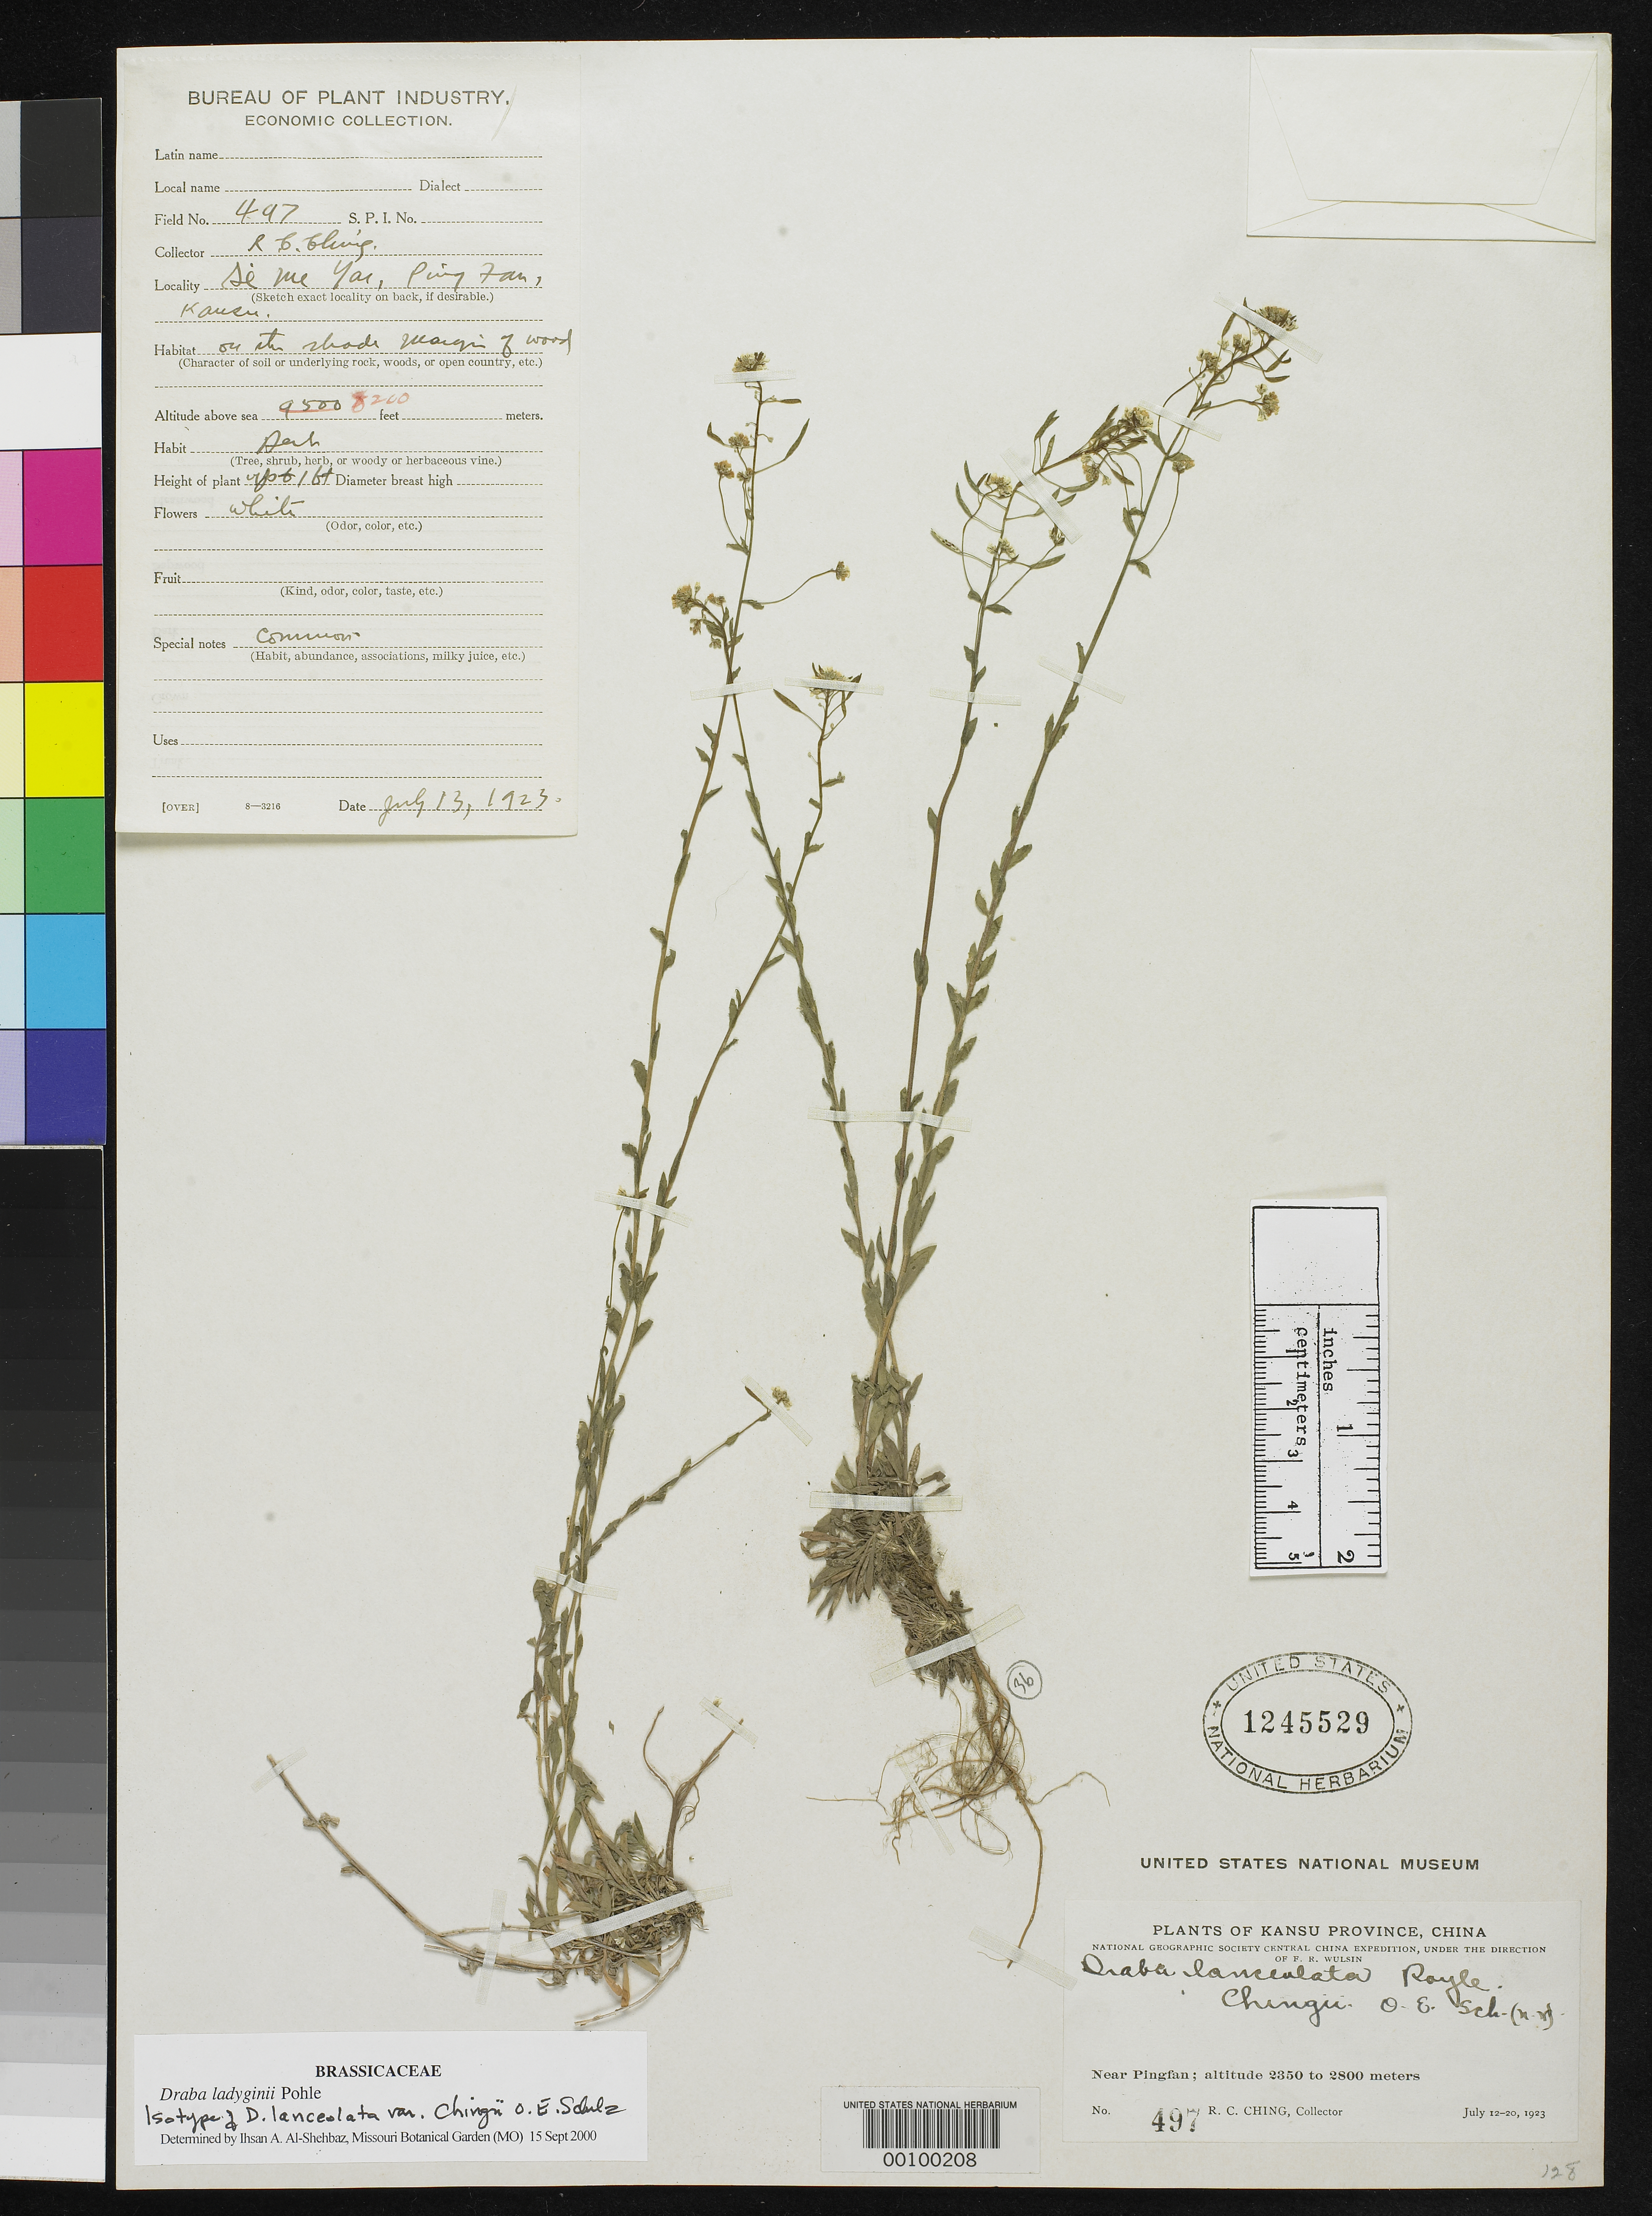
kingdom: Plantae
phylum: Tracheophyta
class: Magnoliopsida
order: Brassicales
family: Brassicaceae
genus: Draba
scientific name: Draba lanceolata var. chingii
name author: O.E. Schulz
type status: Isotype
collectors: R. C. Ching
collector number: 497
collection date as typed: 12 Jul 1923 to 20 Jul 1923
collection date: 1923-07-12/1923-07-20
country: China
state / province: Gansu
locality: Near Pingfan.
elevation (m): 2350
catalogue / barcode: US 1245529